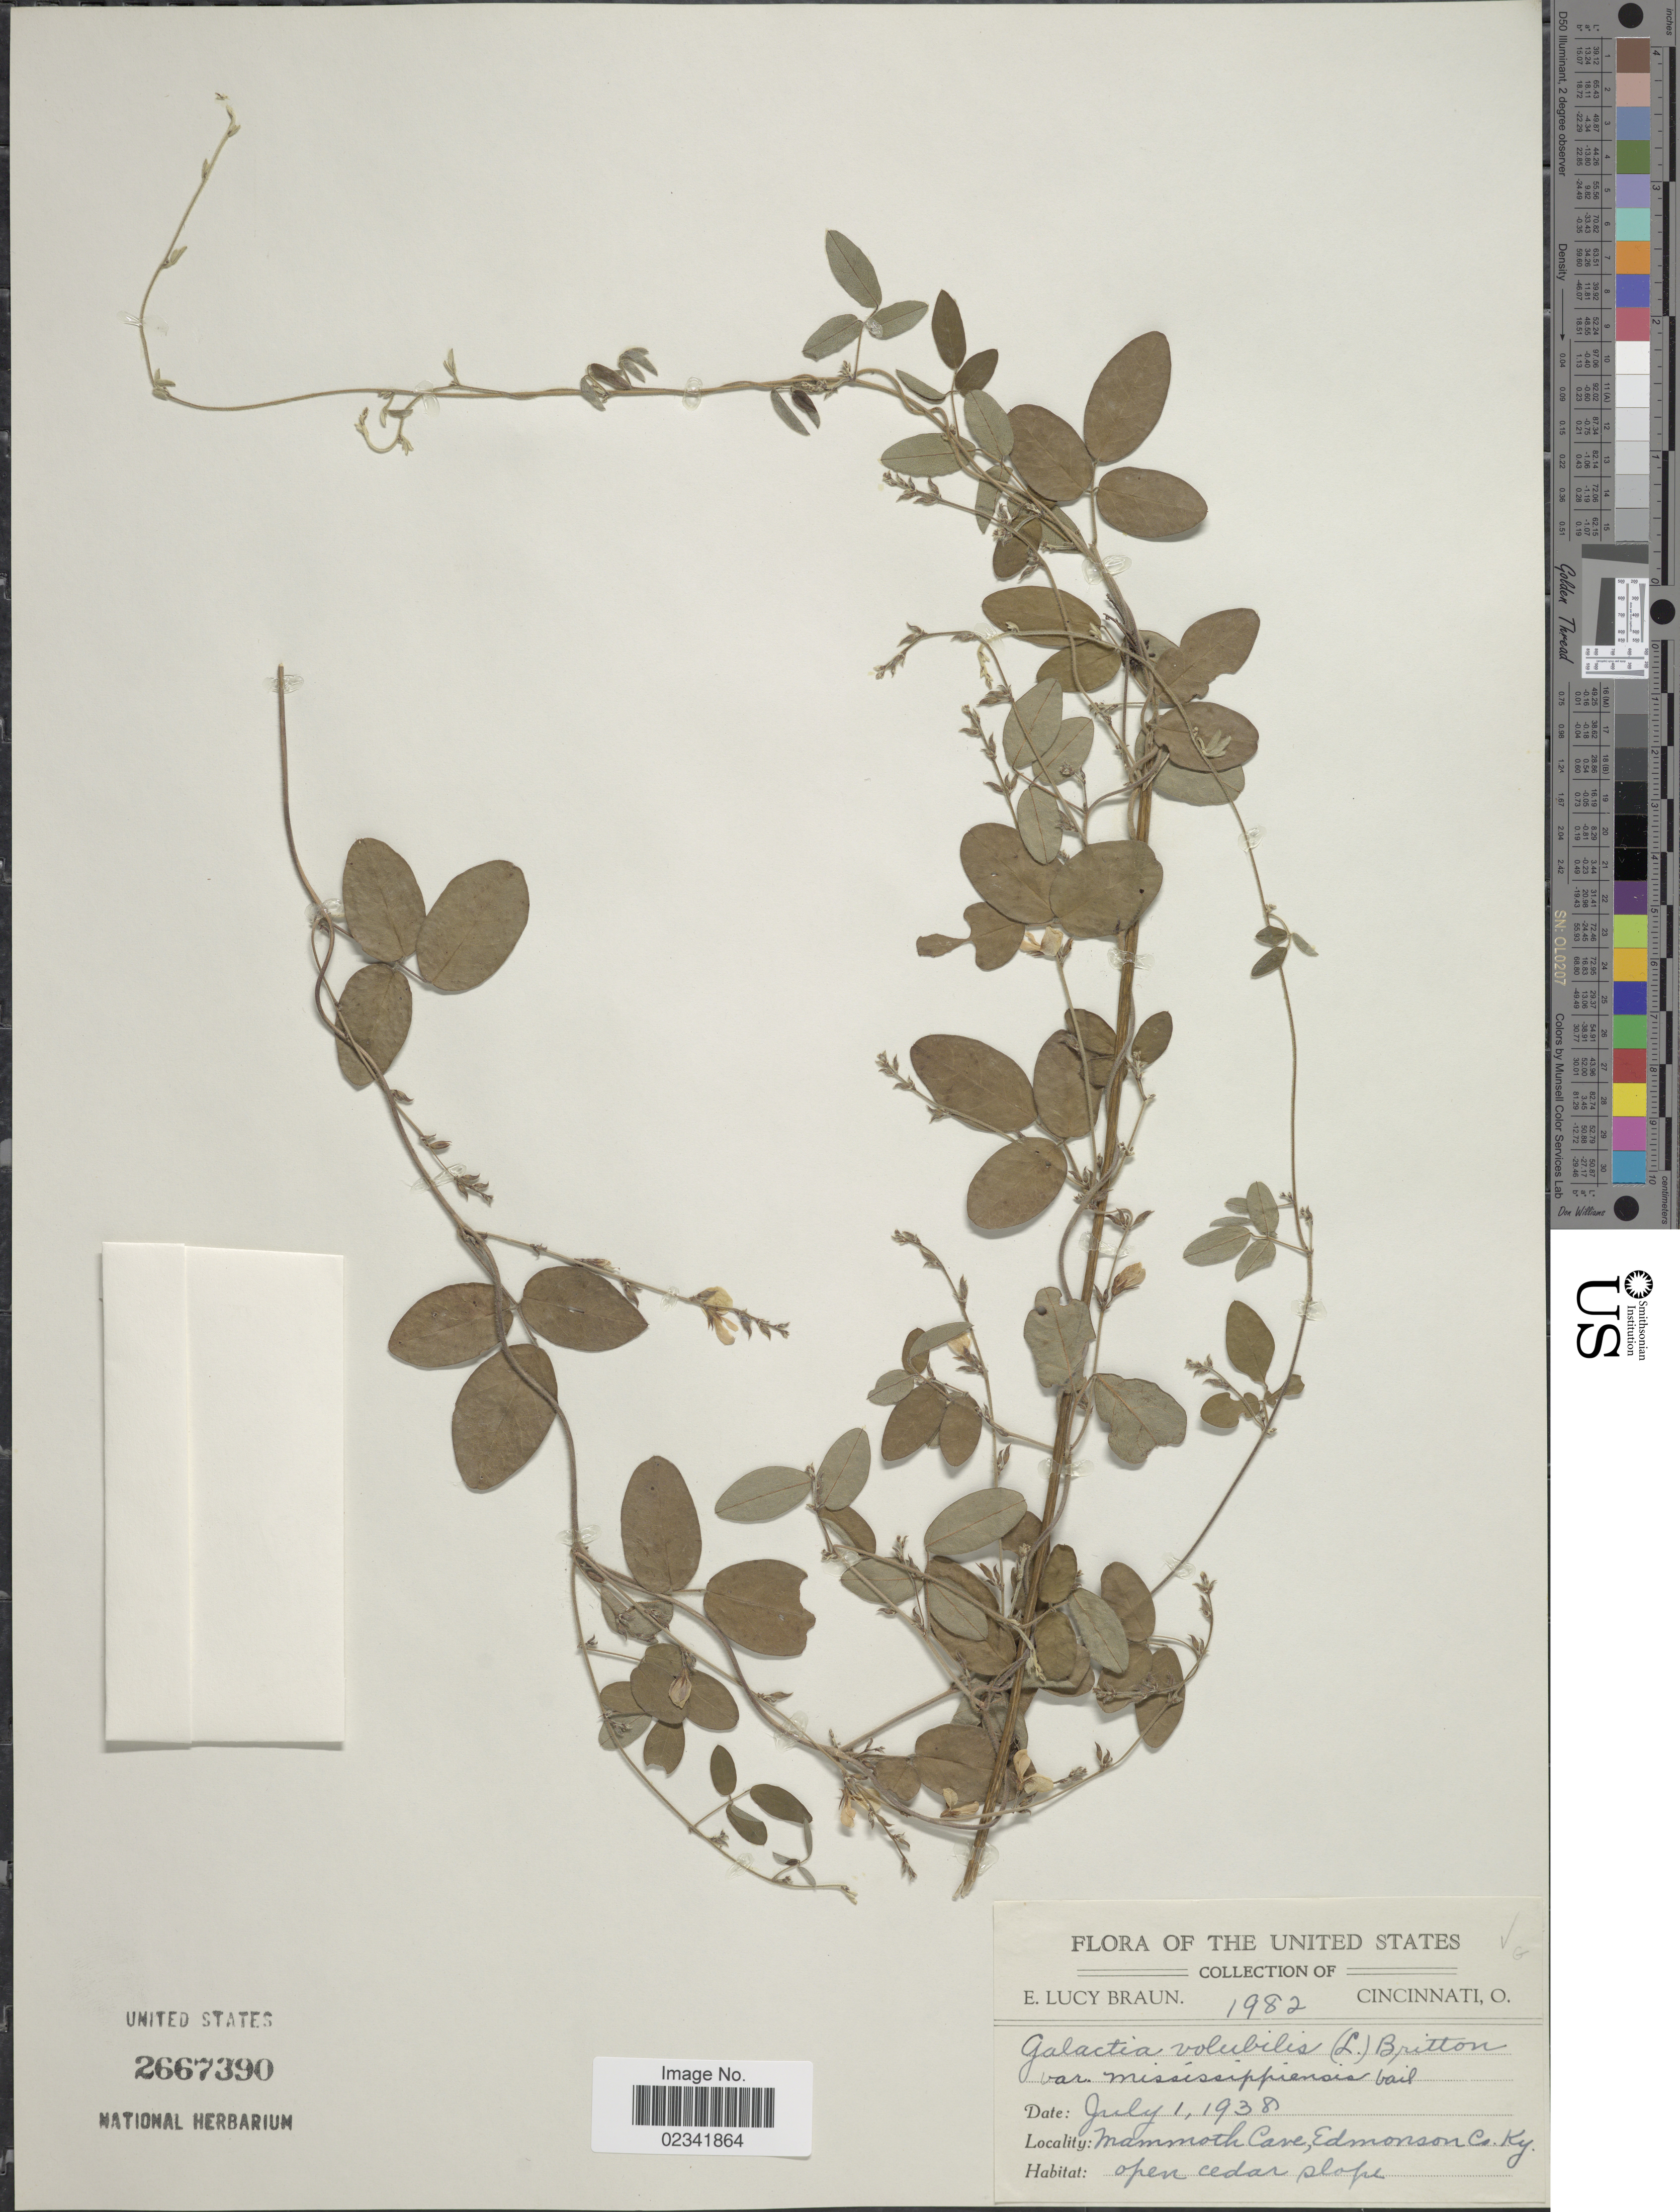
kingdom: Plantae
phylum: Tracheophyta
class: Magnoliopsida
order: Fabales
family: Fabaceae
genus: Galactia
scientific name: Galactia volubilis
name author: (L.) Britton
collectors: E. L. Braun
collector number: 1982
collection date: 1938-07-01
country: United States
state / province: Kentucky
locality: Mammoth Cave, Edmonson Co.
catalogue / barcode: US 2667390